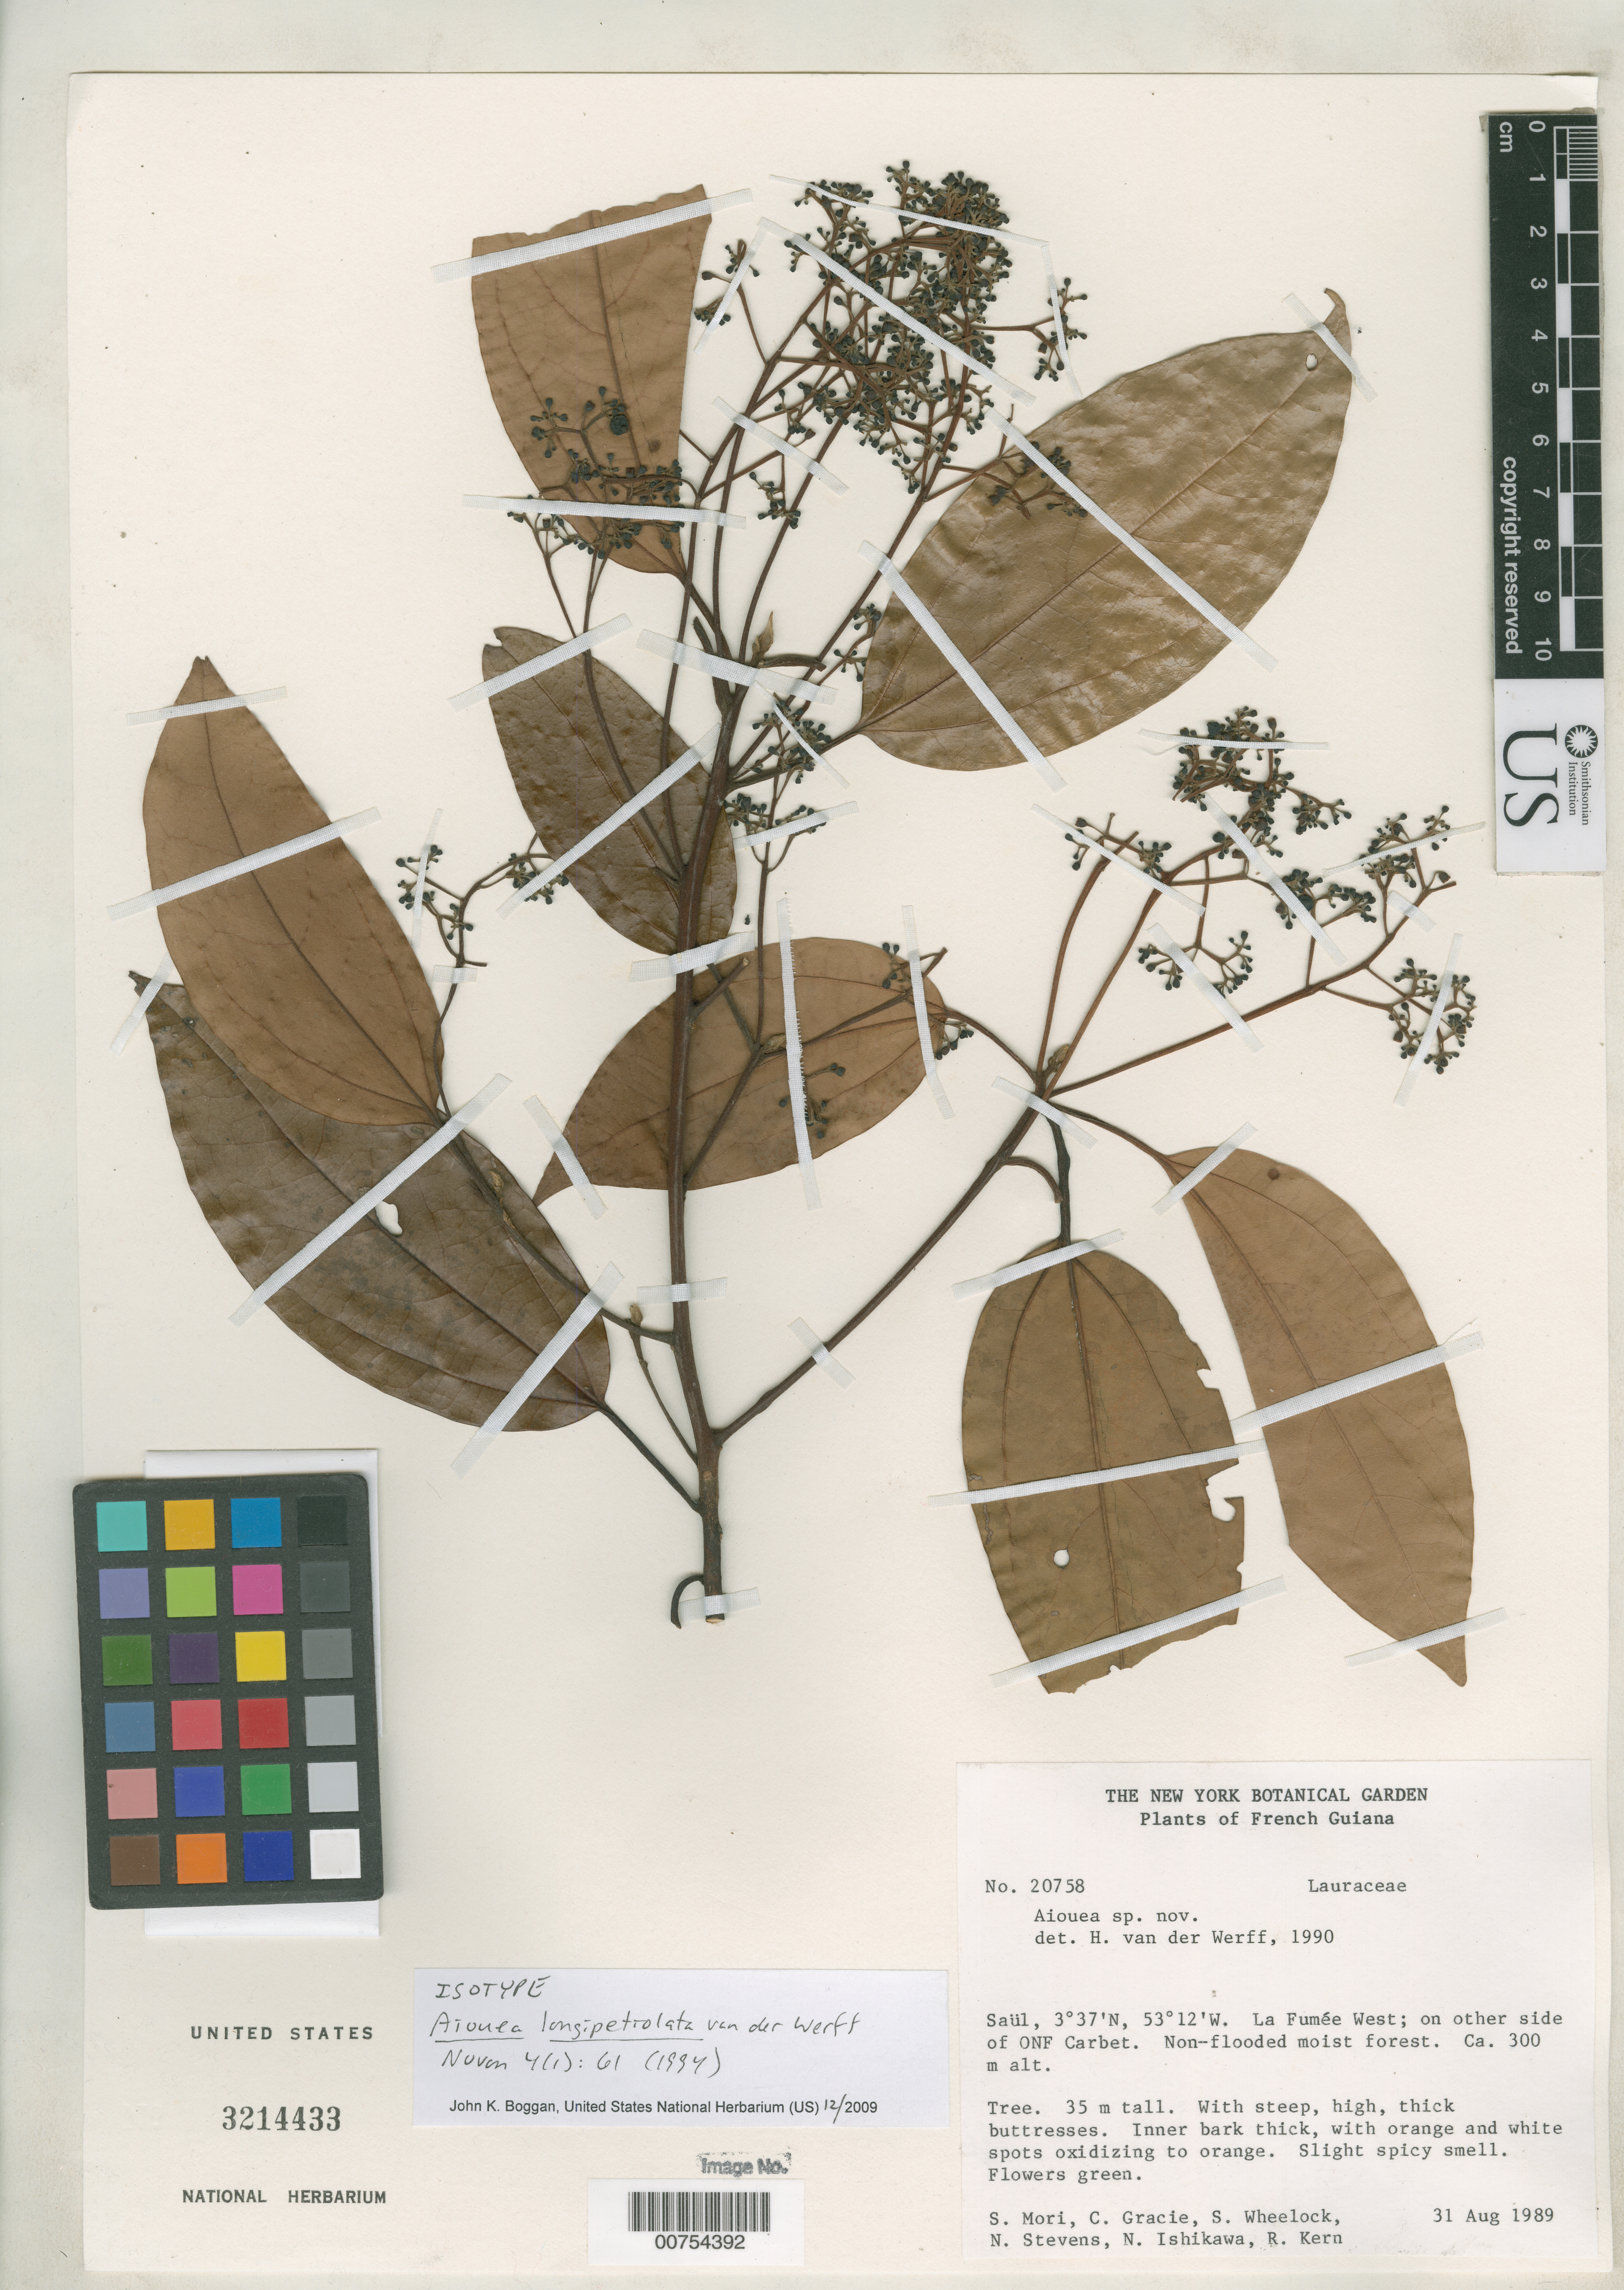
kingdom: Plantae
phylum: Tracheophyta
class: Magnoliopsida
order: Laurales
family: Lauraceae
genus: Aiouea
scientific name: Aiouea longipetiolata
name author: van der Werff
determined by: Boggan, J. K., (US), NMNH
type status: Isotype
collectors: S. Mori & et al.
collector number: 20758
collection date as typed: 31 Aug 1989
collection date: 1989-08-31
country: French Guiana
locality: Saül, La Fumée West; on other side of ONF Carbet.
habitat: Non-flooded moist forest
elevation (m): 300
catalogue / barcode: US 3214433